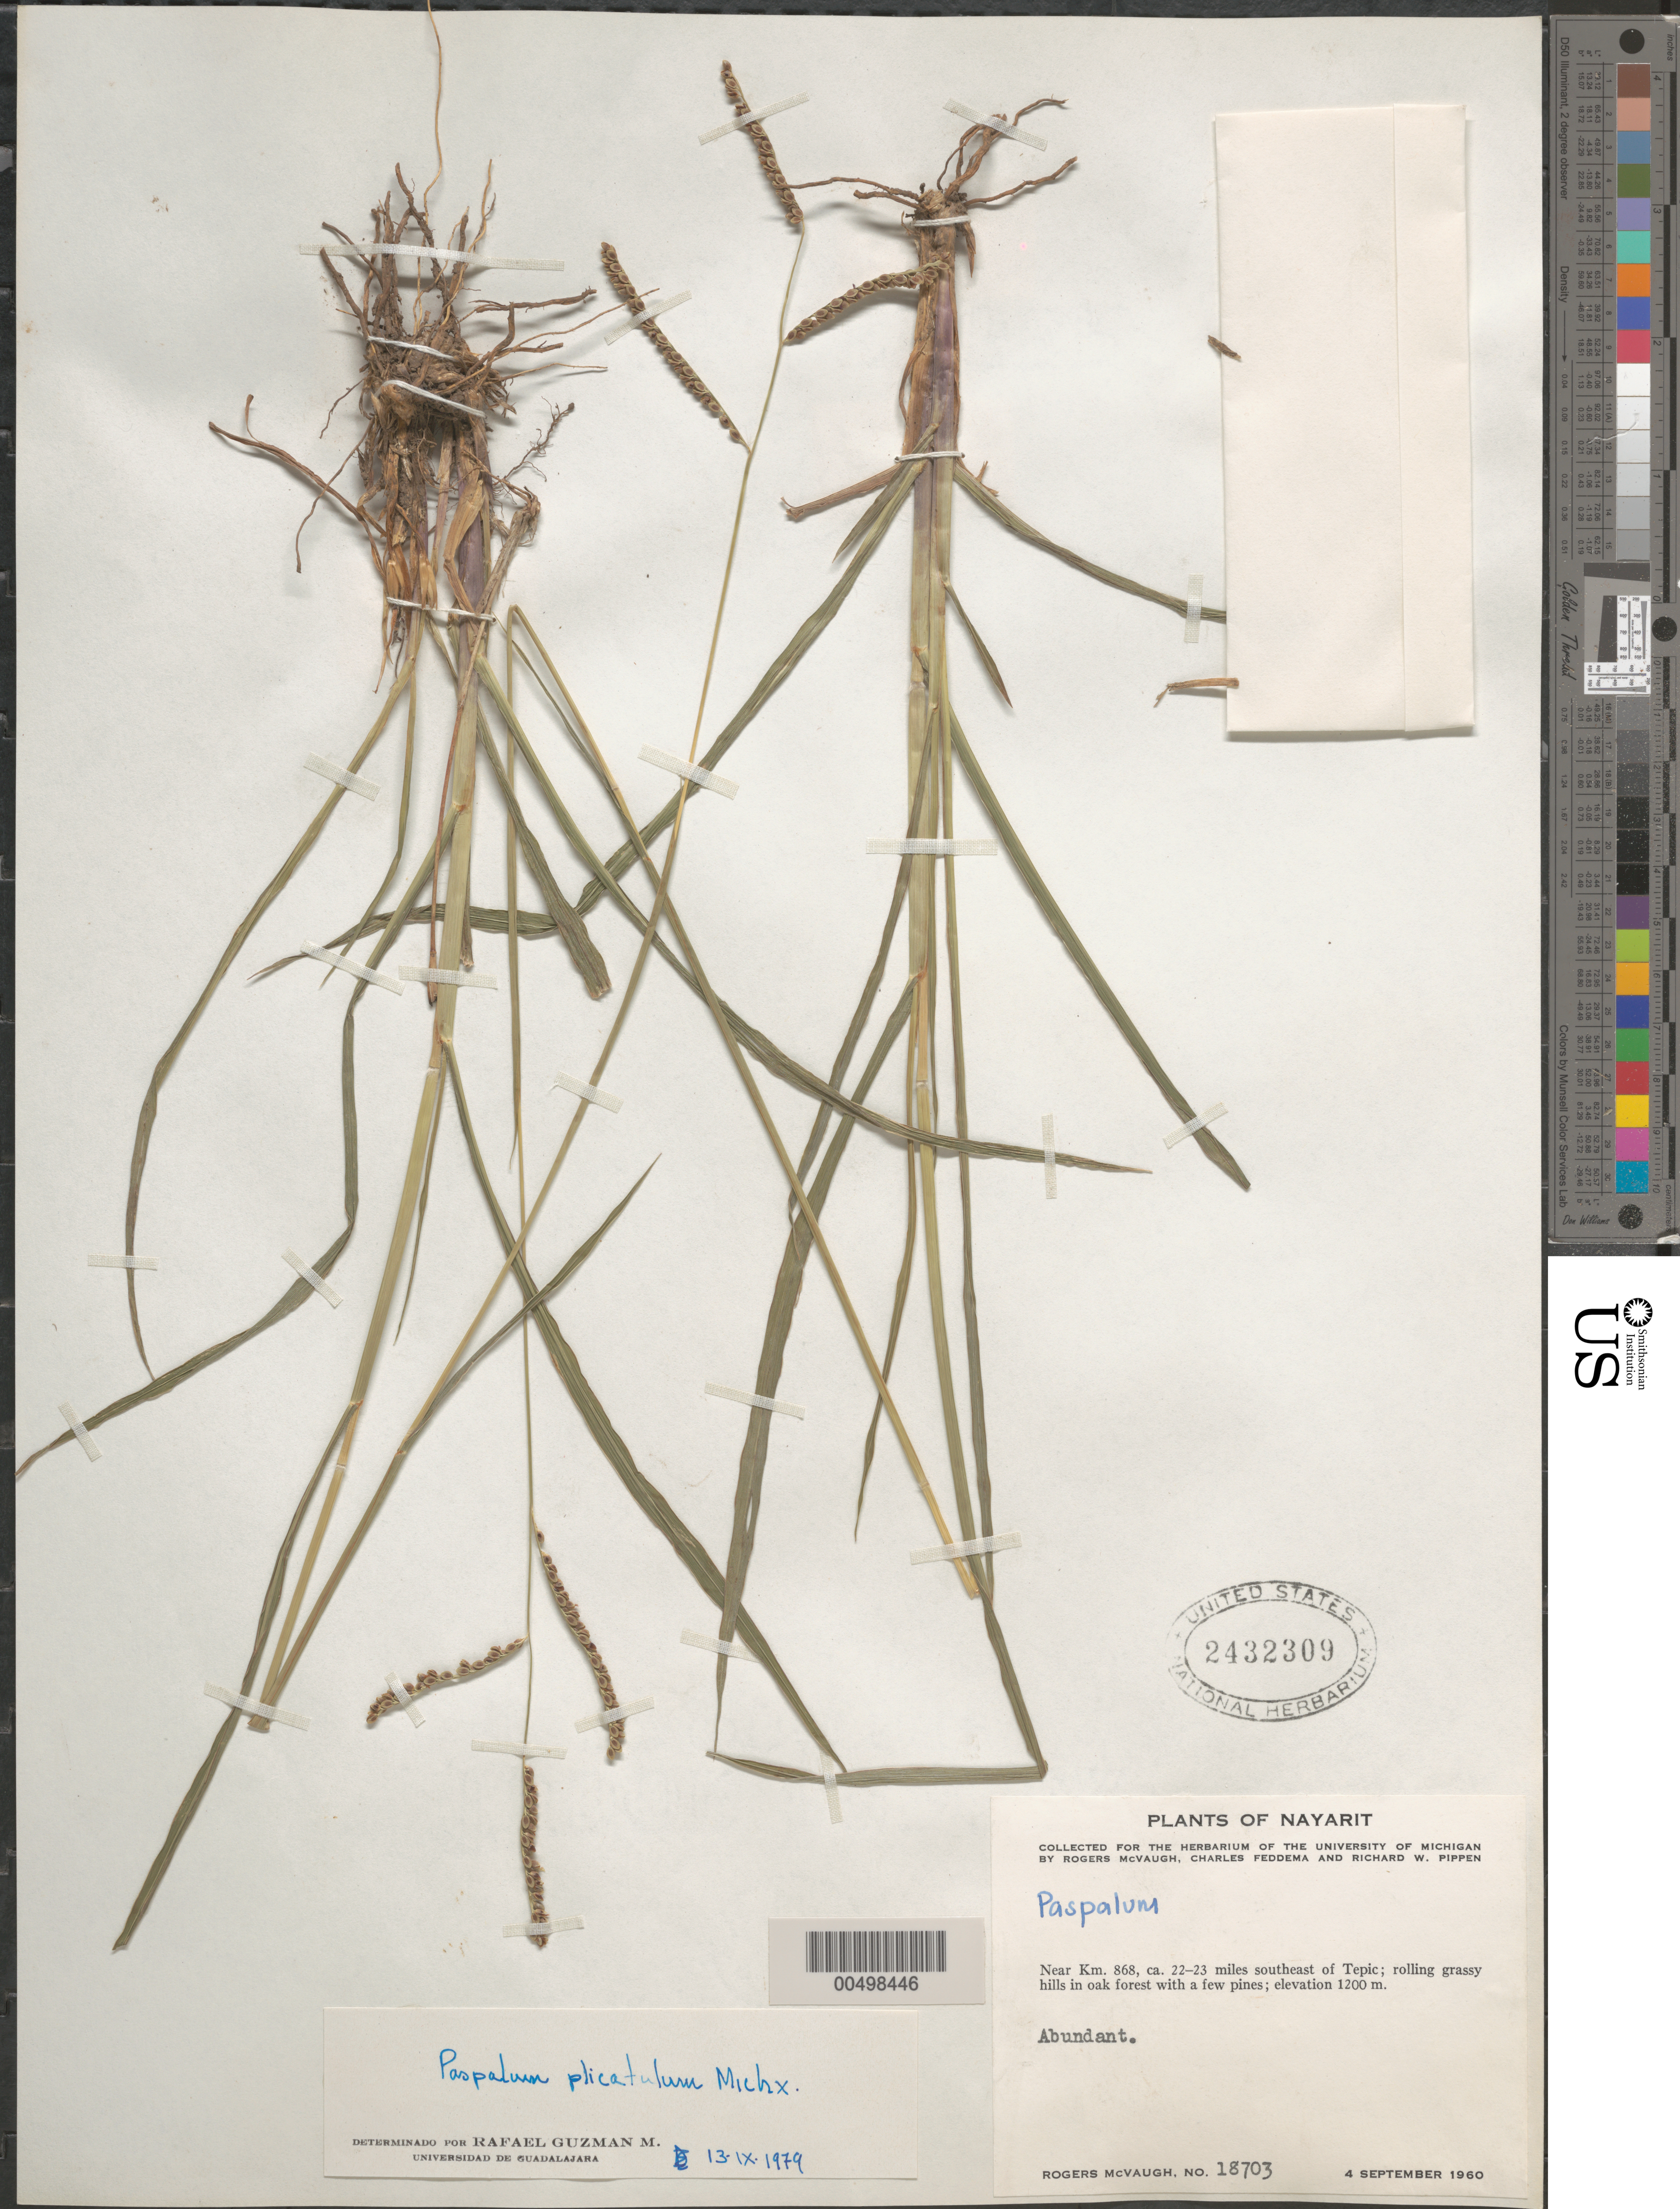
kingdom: Plantae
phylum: Tracheophyta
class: Liliopsida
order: Poales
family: Poaceae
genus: Paspalum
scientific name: Paspalum plicatulum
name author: Michx.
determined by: Guzman-M., R.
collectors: R. McVaugh, C. Feddema & R. W. Pippen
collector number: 18703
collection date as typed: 4 Sep 1960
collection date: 1960-09-04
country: Mexico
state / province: Nayarit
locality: Near Km 868, ca. 22-23 mi SE of Tepic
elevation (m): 1200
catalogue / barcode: US 2432309